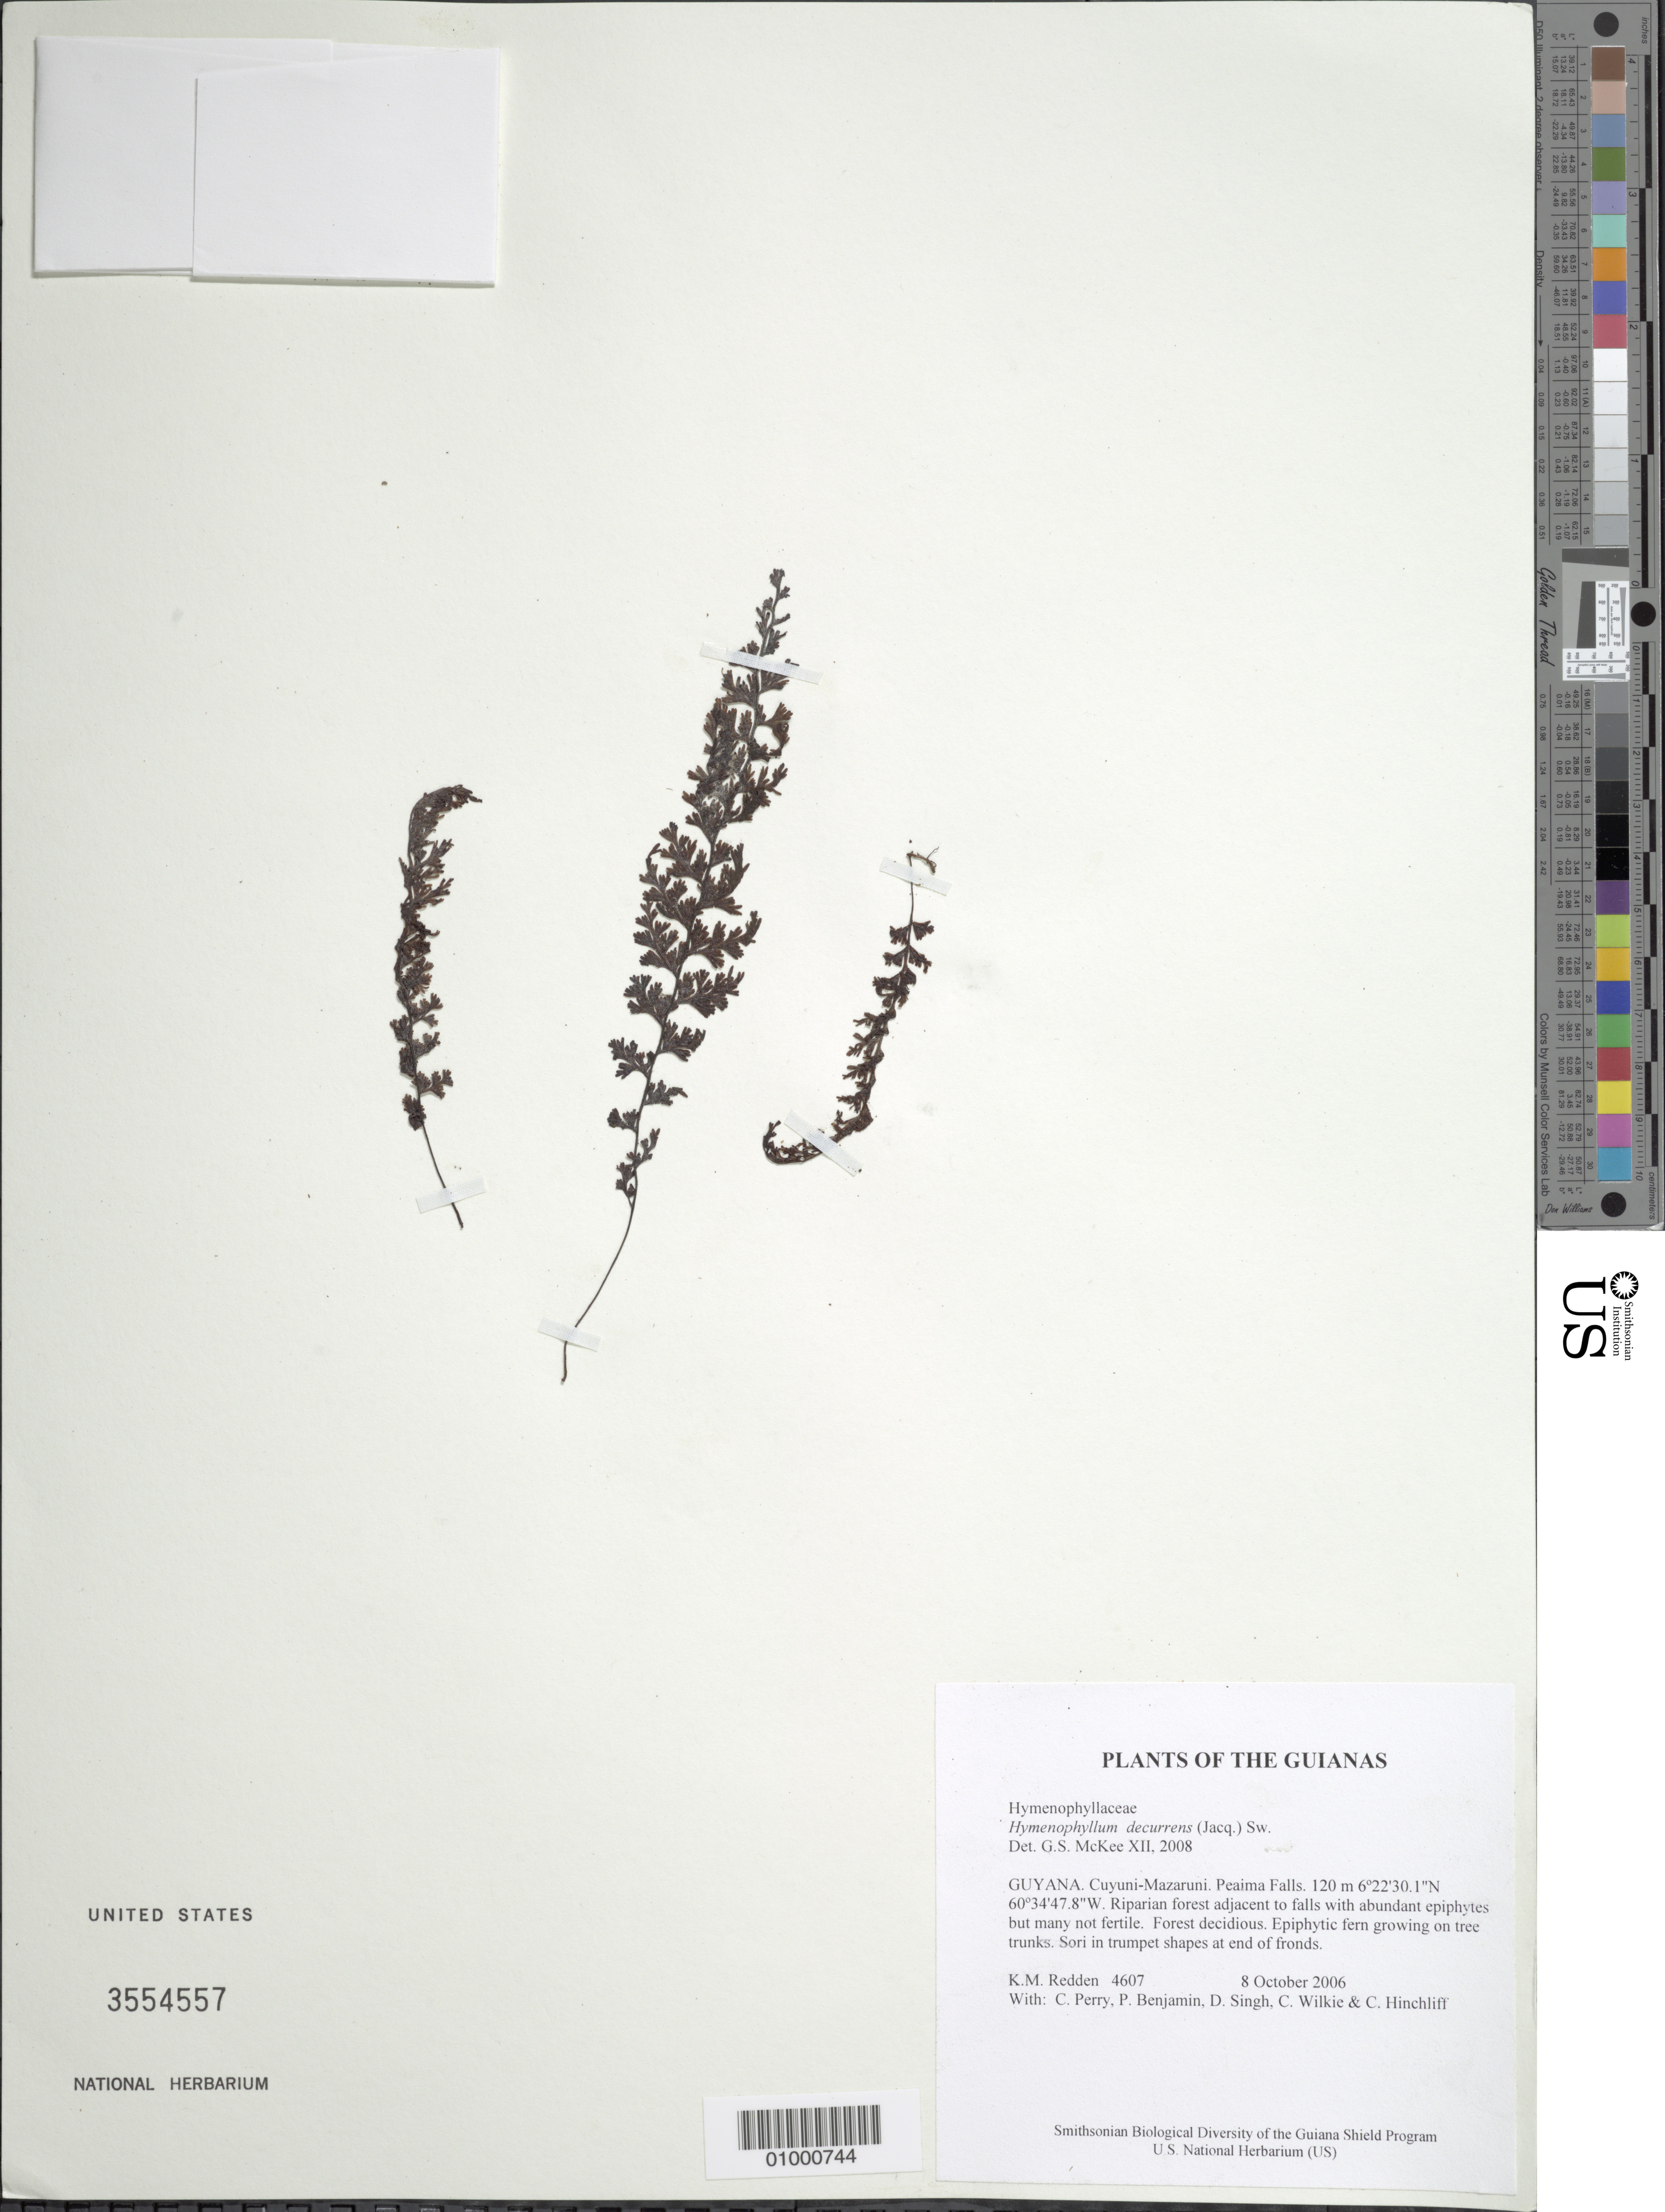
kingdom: Plantae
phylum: Tracheophyta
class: Polypodiopsida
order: Hymenophyllales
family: Hymenophyllaceae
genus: Hymenophyllum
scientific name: Hymenophyllum decurrens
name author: (Jacq.) Sw.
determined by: McKee, G. S., (US), NMNH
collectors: K. M. Redden, C. Perry, P. Benjamin, D. Singh, C. Wilkie & C. E. Hinchliff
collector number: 4607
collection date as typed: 8 October 2006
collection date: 2006-10-08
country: Guyana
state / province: Cuyuni-Mazaruni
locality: Peaima Falls.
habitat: Riparian forest adjacent to falls with abundant epiphytes but many not fertile. Forest deciduous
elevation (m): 120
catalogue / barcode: US 3554557